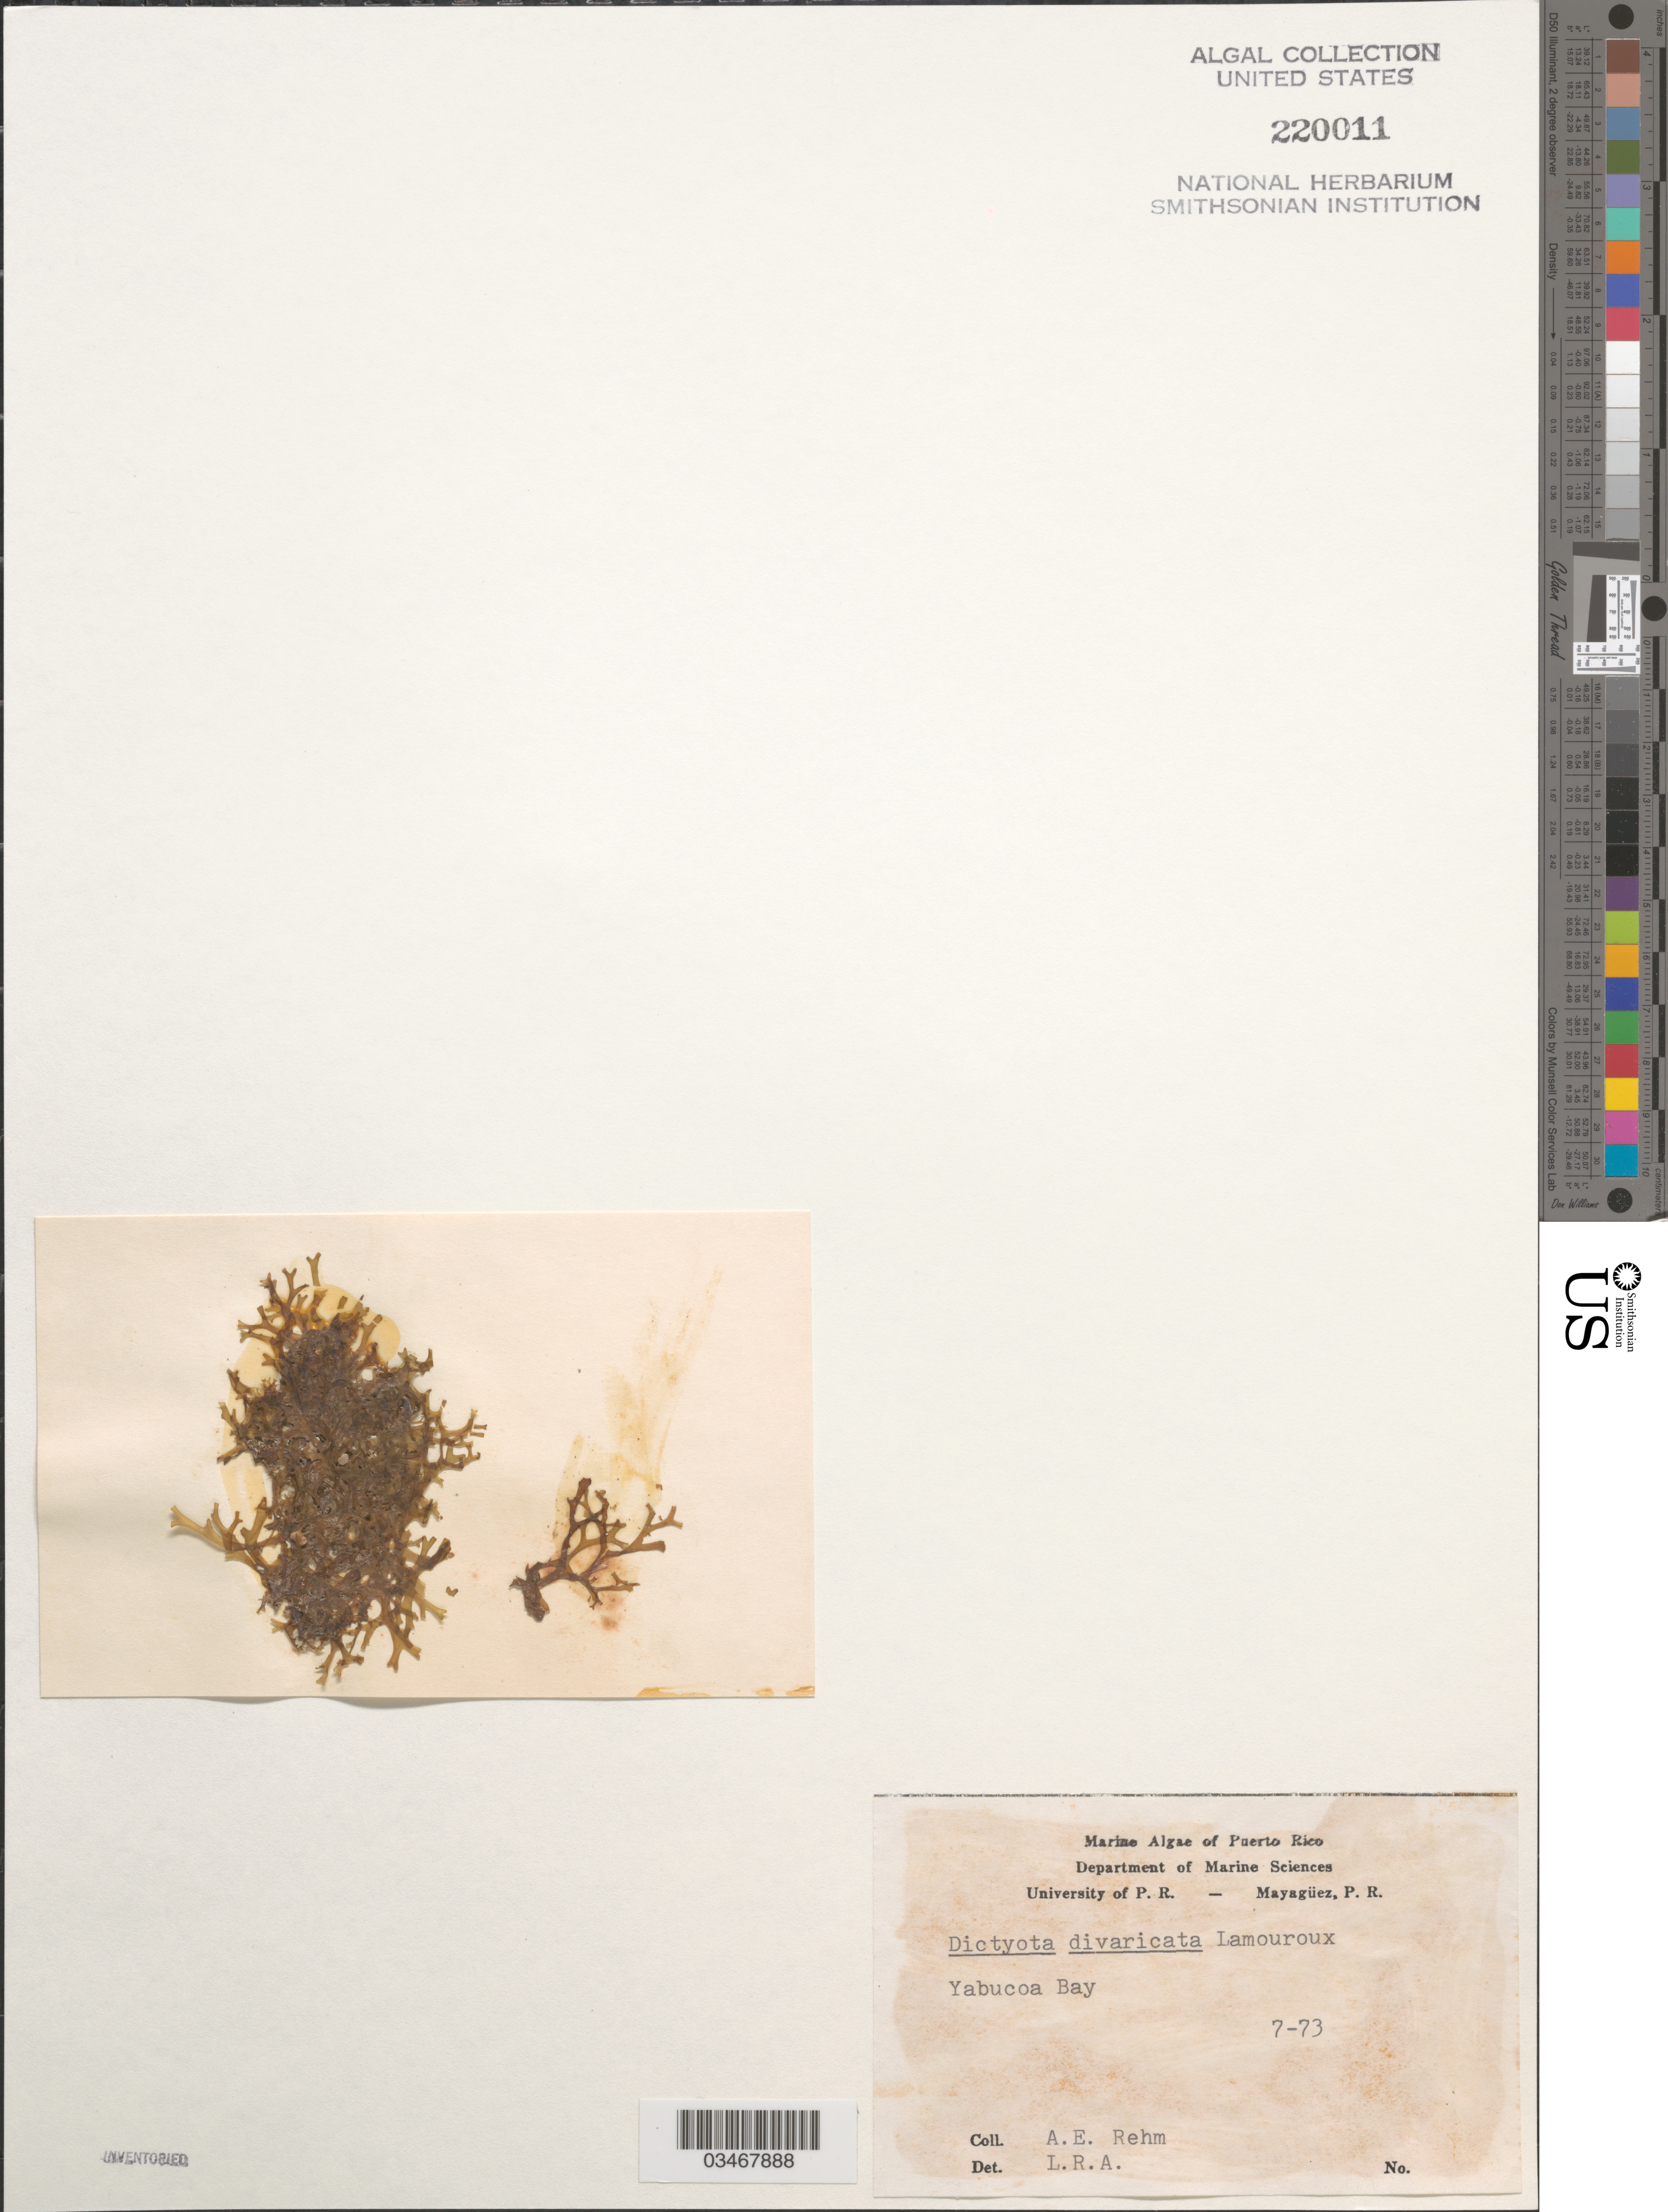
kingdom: Chromista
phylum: Ochrophyta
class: Phaeophyceae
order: Dictyotales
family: Dictyotaceae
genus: Dictyota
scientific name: Dictyota divaricata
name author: J.V.Lamouroux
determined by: Almodovar, L. R.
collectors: A. Rehm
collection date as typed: Jul 1973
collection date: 1973-07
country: Puerto Rico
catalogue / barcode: US 220011